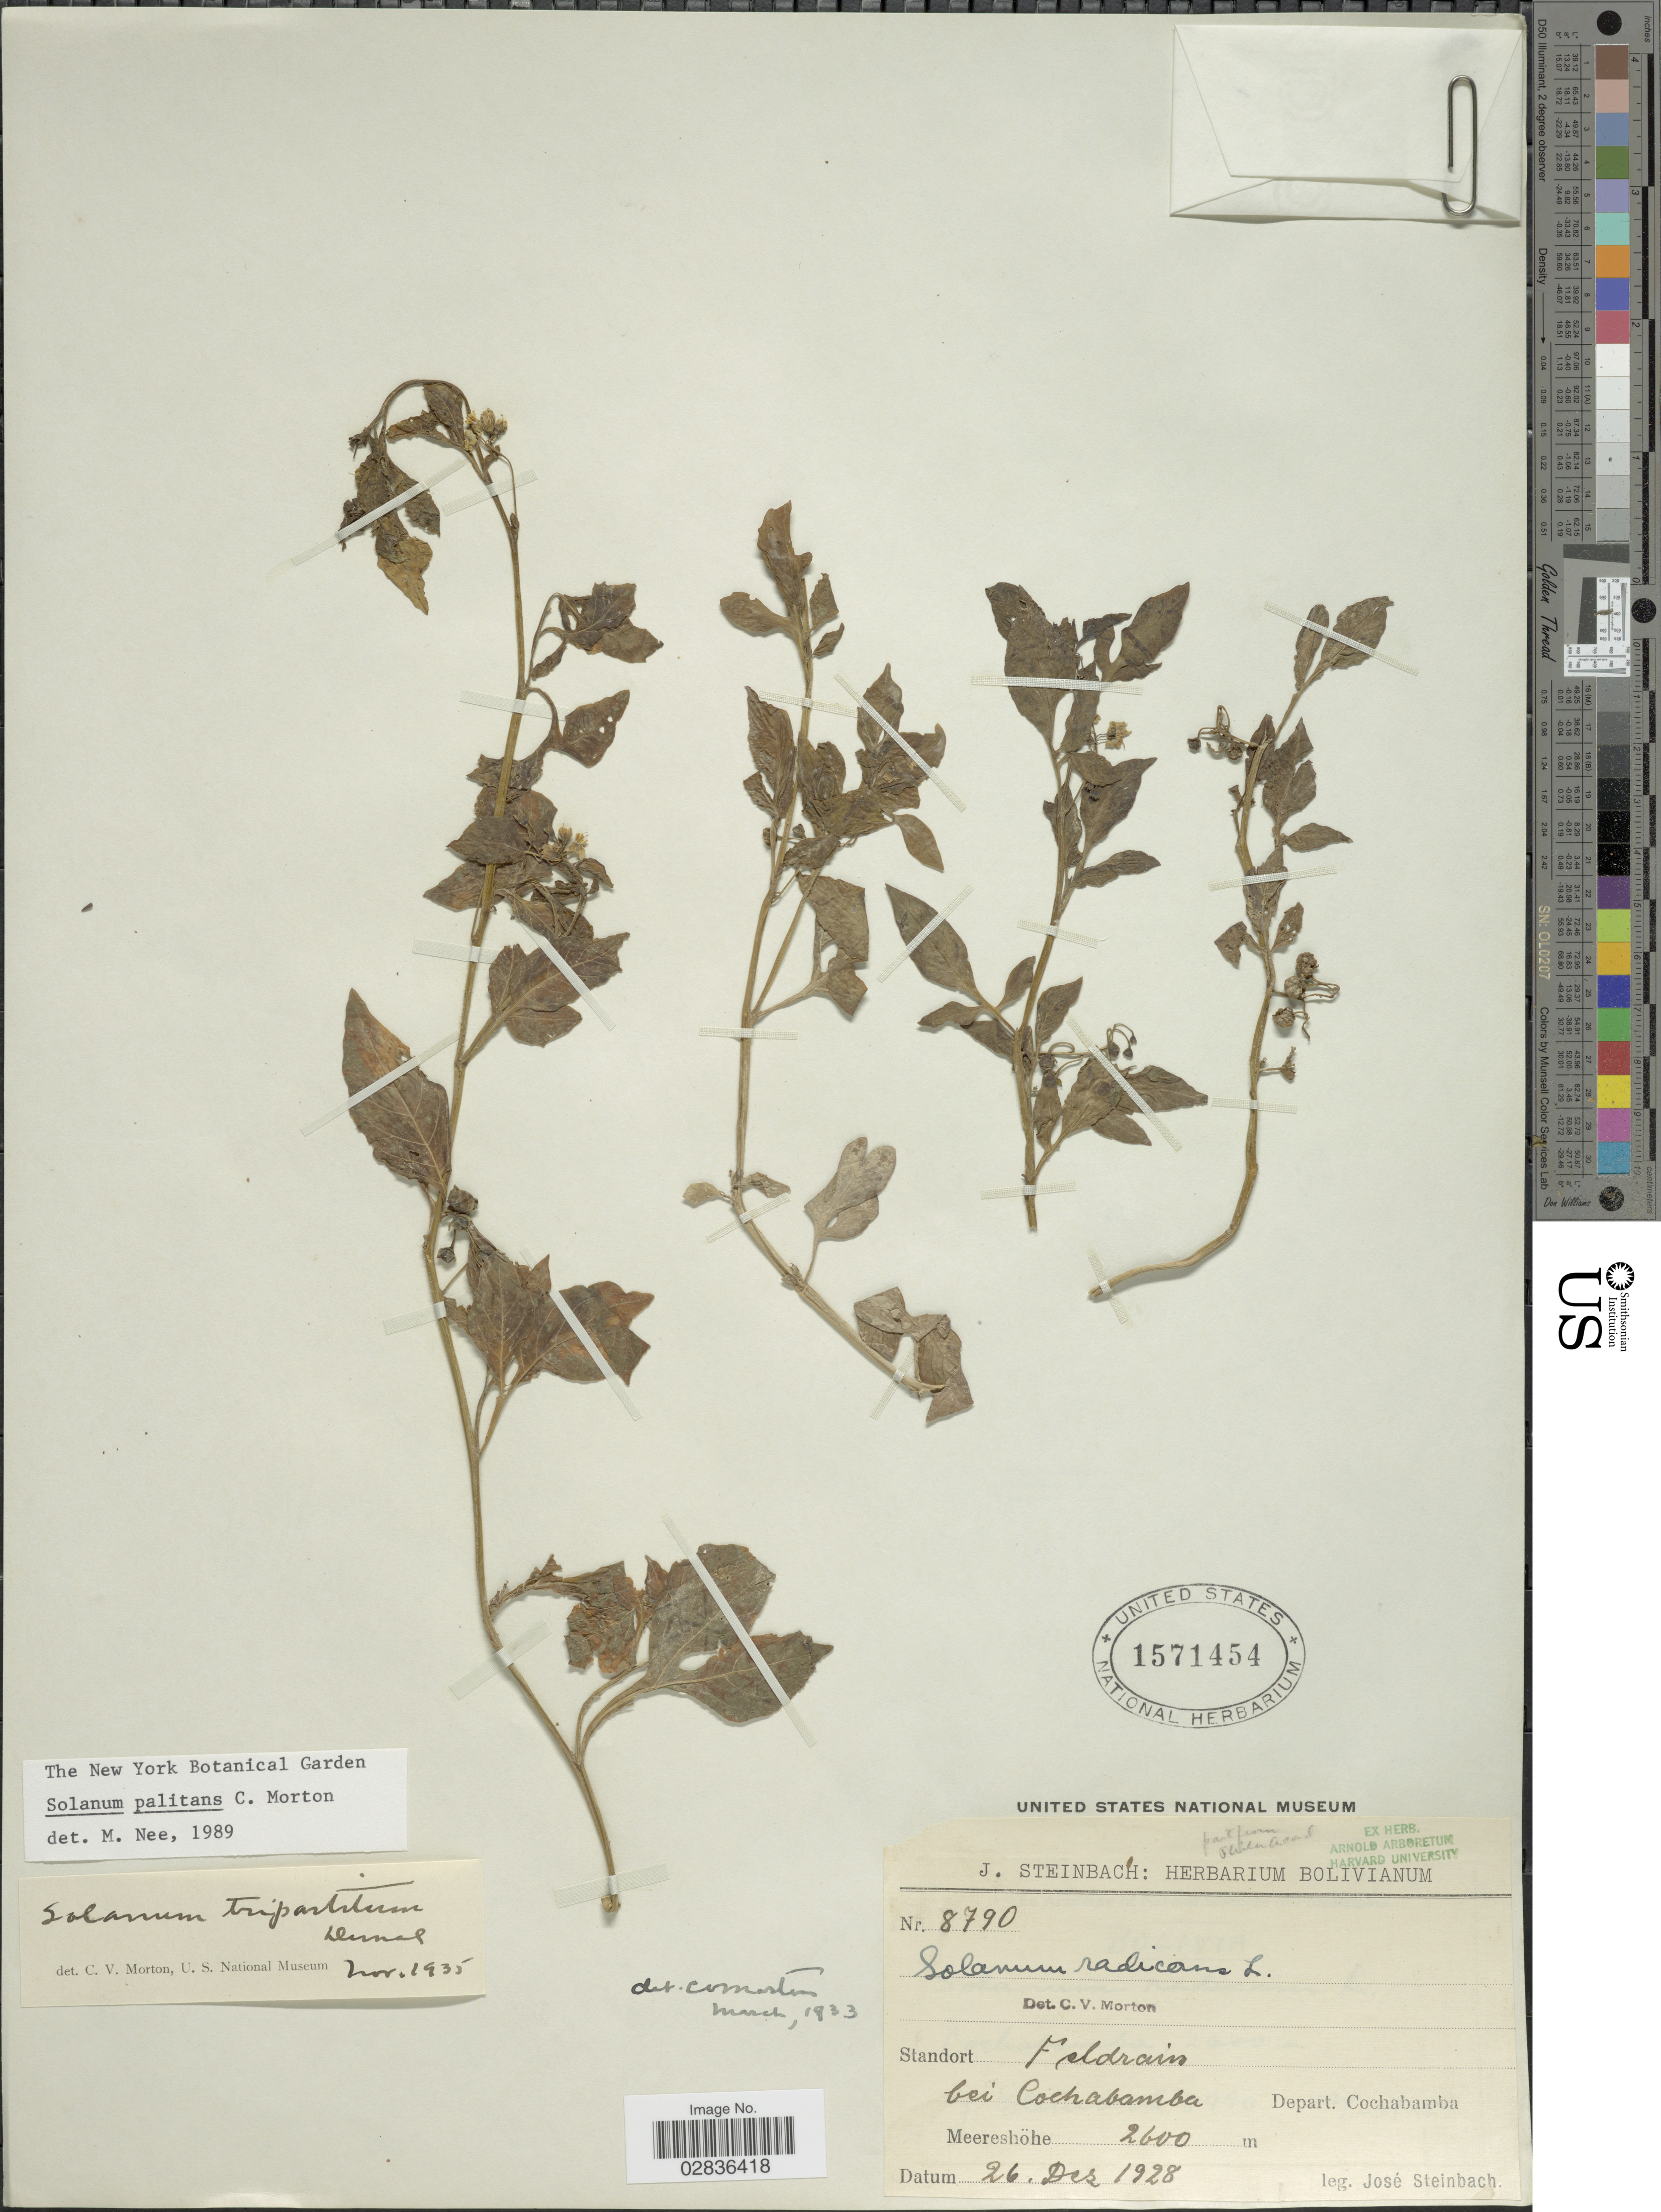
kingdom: Plantae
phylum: Tracheophyta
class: Magnoliopsida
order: Solanales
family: Solanaceae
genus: Solanum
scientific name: Solanum palitans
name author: C.V. Morton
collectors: J. Steinbach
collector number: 8790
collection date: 1928-12-26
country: Bolivia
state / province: Cochabamba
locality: Feldrain bei Cochabamba, Depart. Cochabamba.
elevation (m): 2600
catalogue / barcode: US 1571454